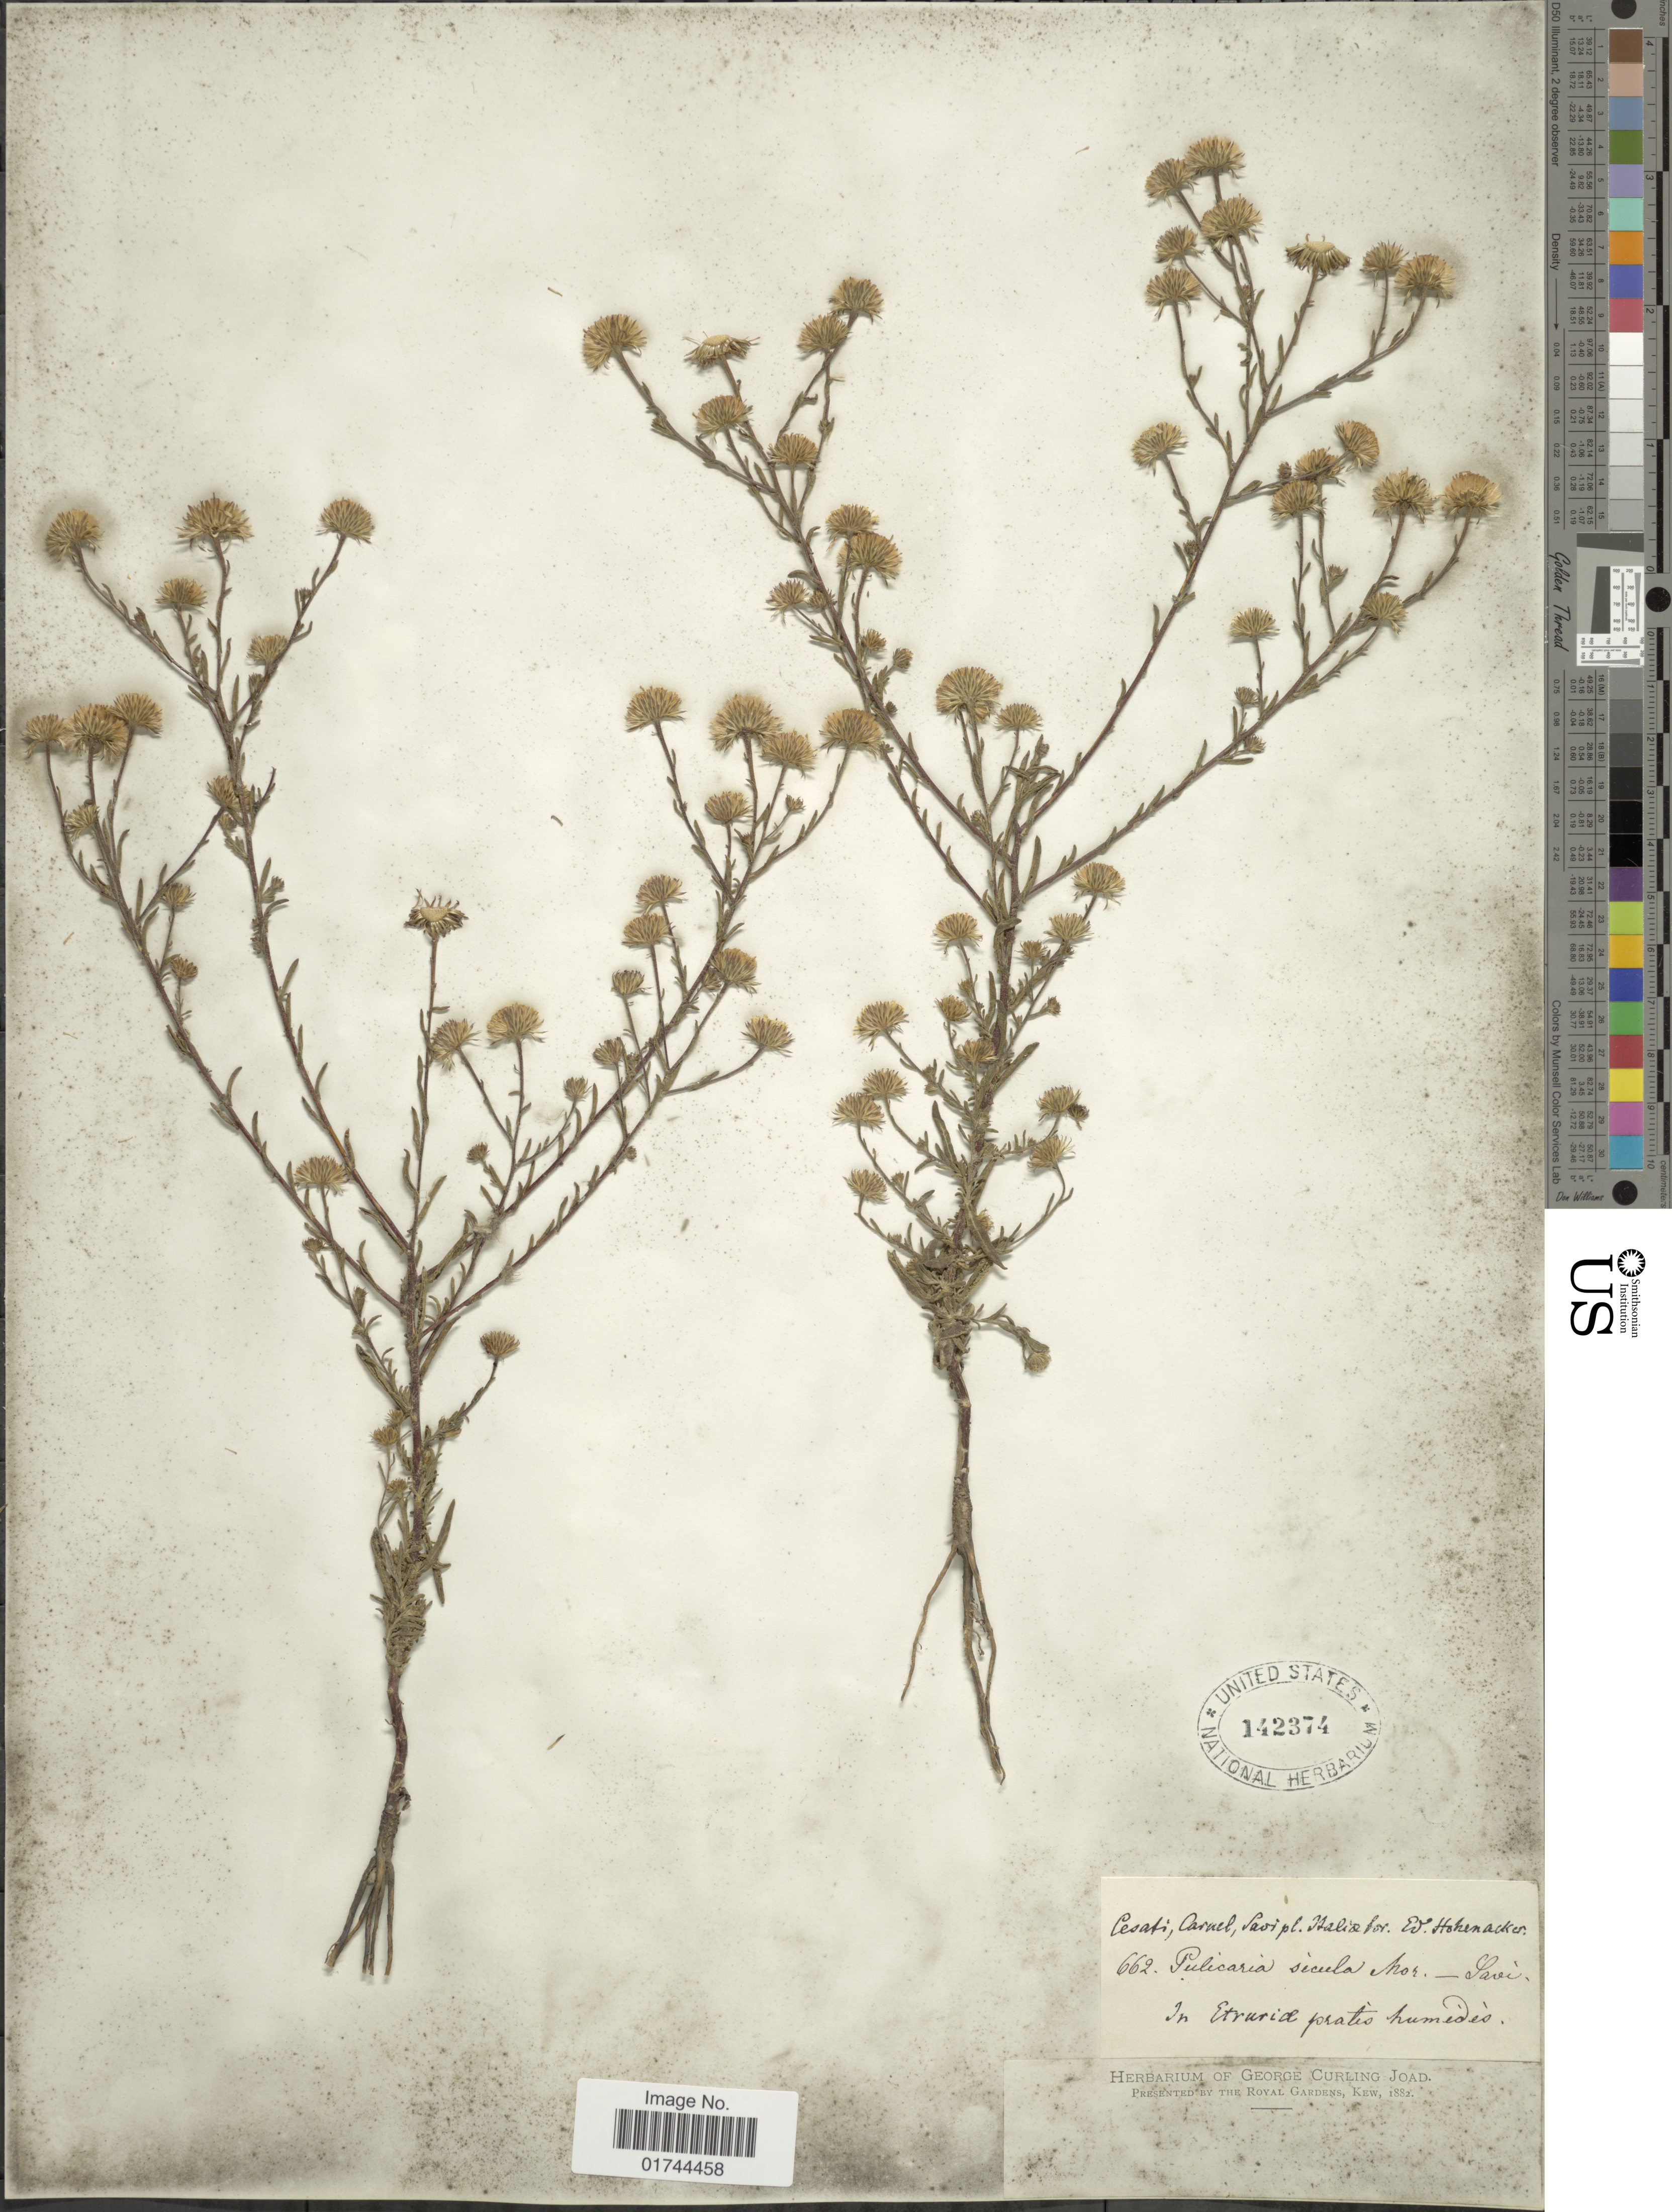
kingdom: Plantae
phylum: Tracheophyta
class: Magnoliopsida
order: Asterales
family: Asteraceae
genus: Pulicaria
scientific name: Pulicaria sicula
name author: (L.) Moris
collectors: E. Hohenacker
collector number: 662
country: Italy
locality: Cesati, Carnel, Savi, Italia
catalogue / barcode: US 142374